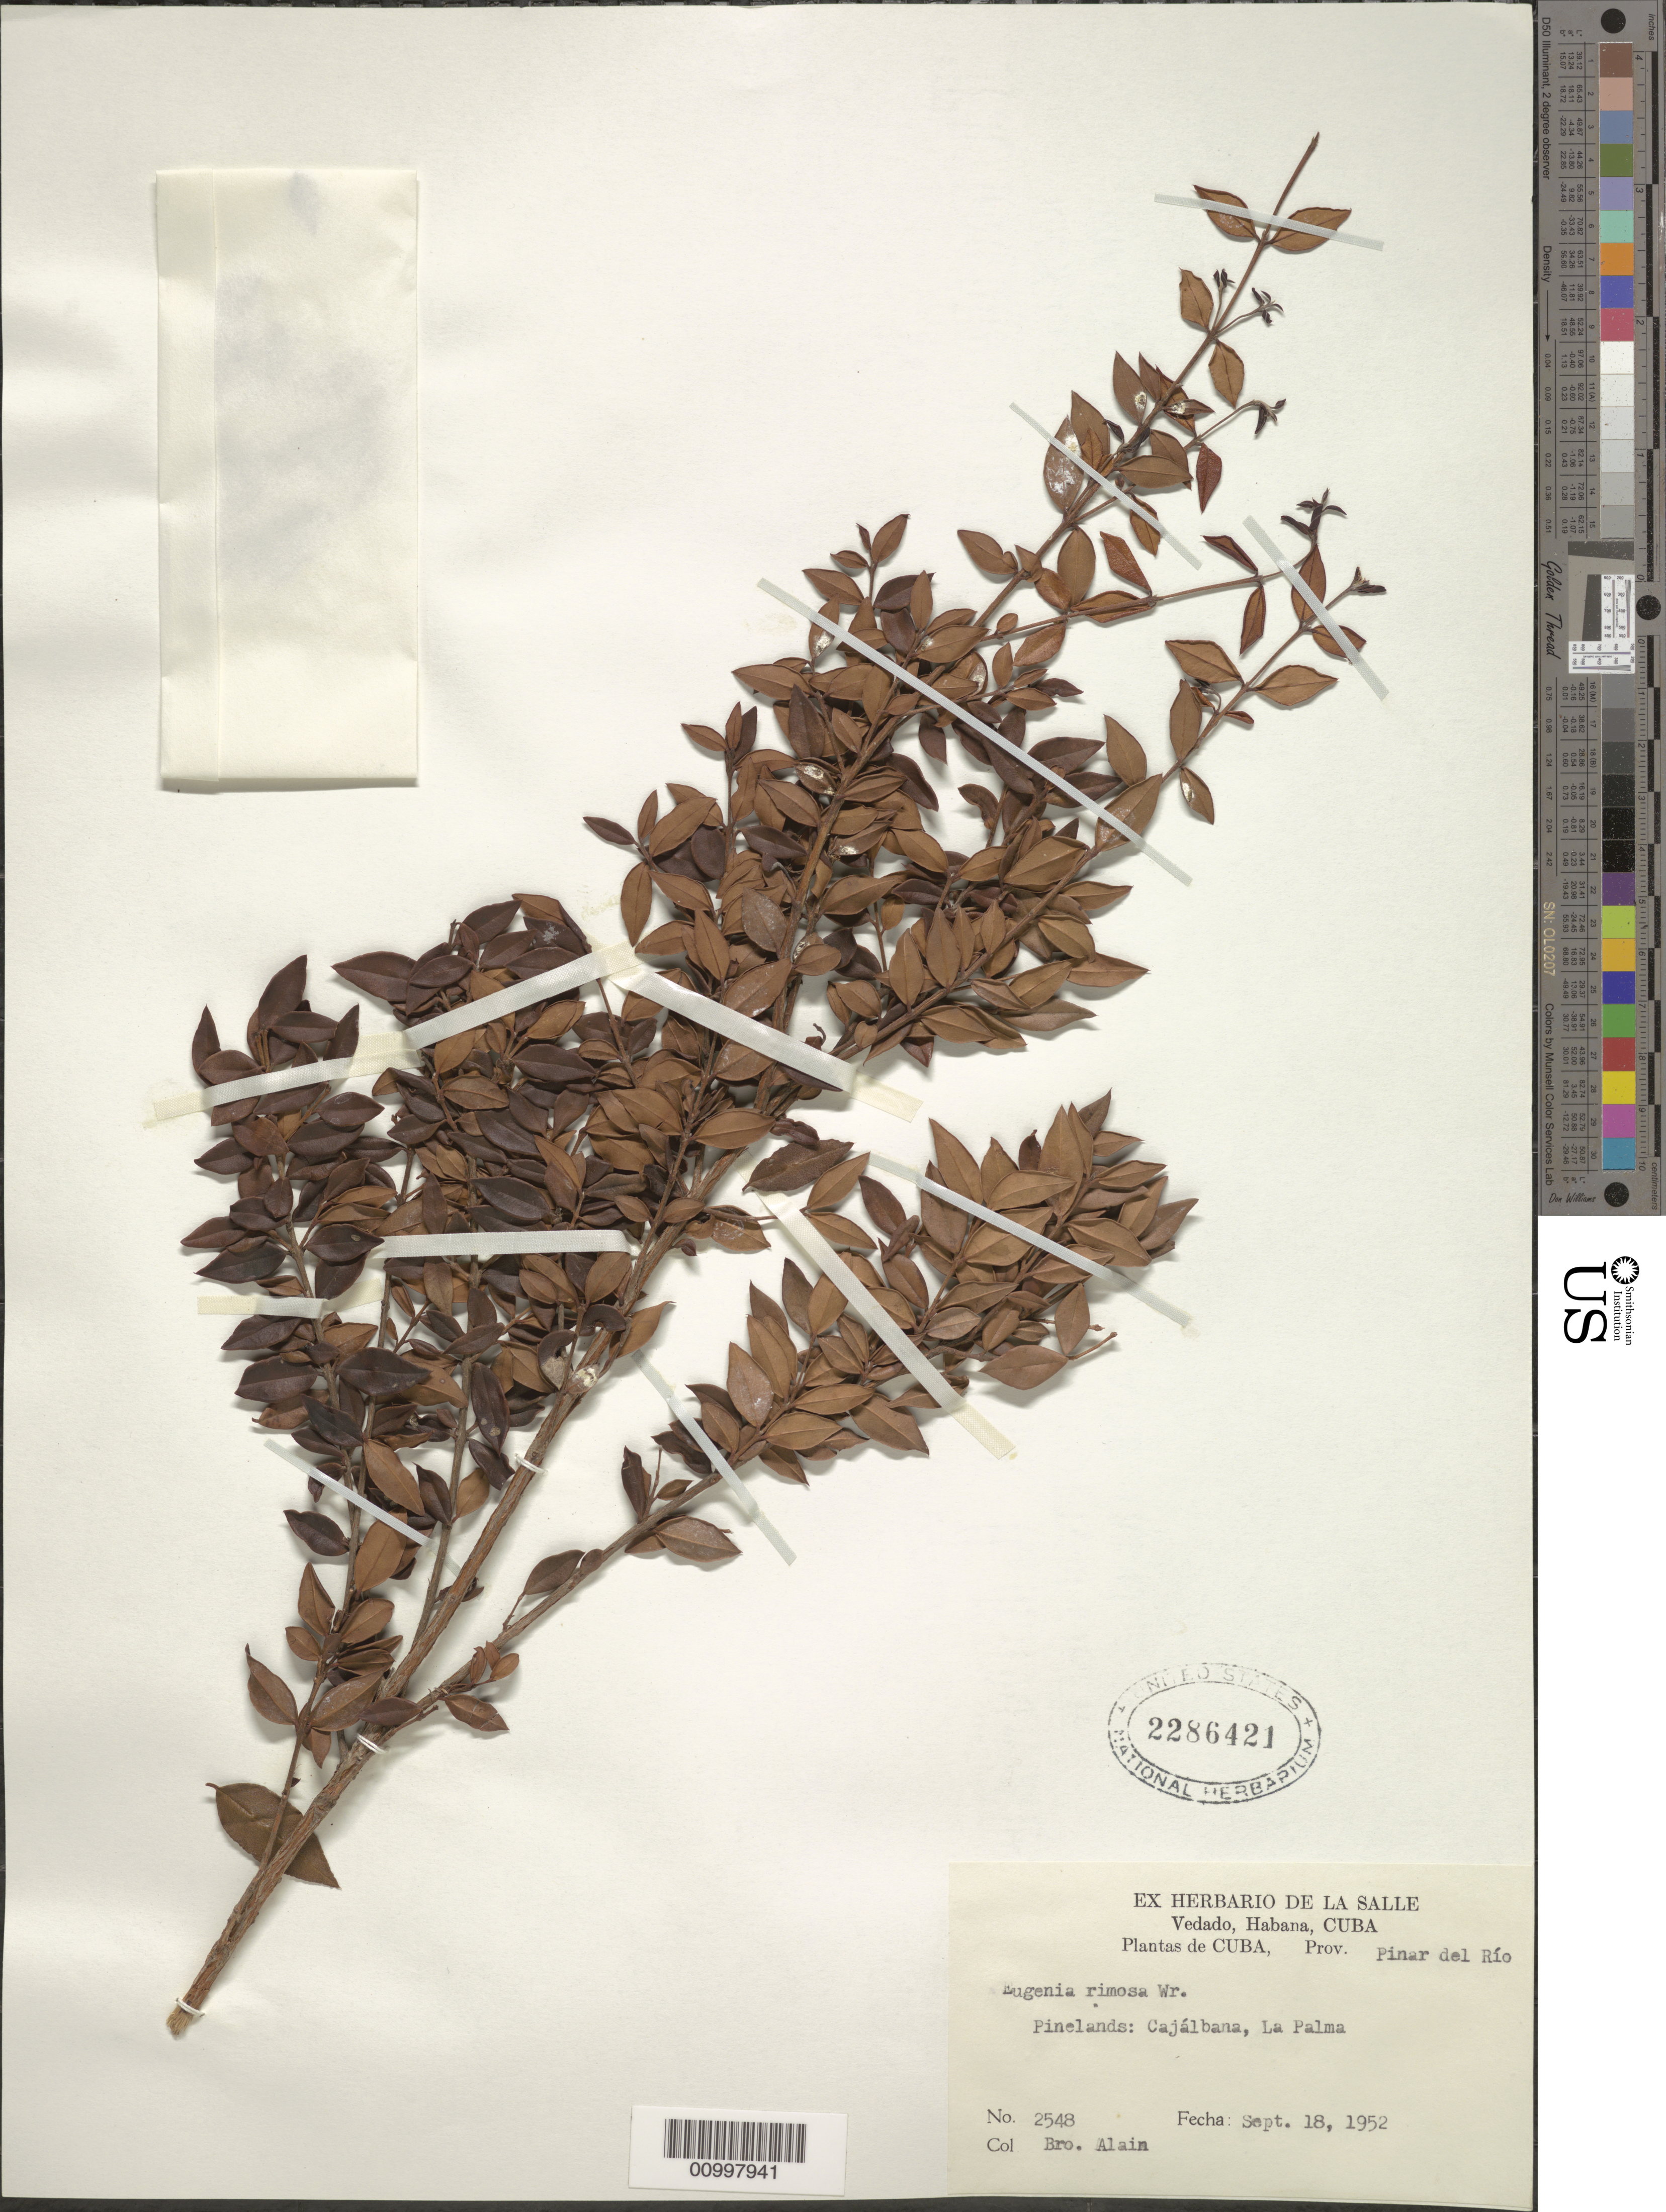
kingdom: Plantae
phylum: Tracheophyta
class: Magnoliopsida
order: Myrtales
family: Myrtaceae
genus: Eugenia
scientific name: Eugenia rimosa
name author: C. Wright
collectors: A. H. Liogier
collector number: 2548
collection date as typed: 18 Sep 1952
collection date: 1952-09-18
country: Cuba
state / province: Pinar del Rio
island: Cuba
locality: Pinelands: Cajalbana, La Palma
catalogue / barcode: US 2286421